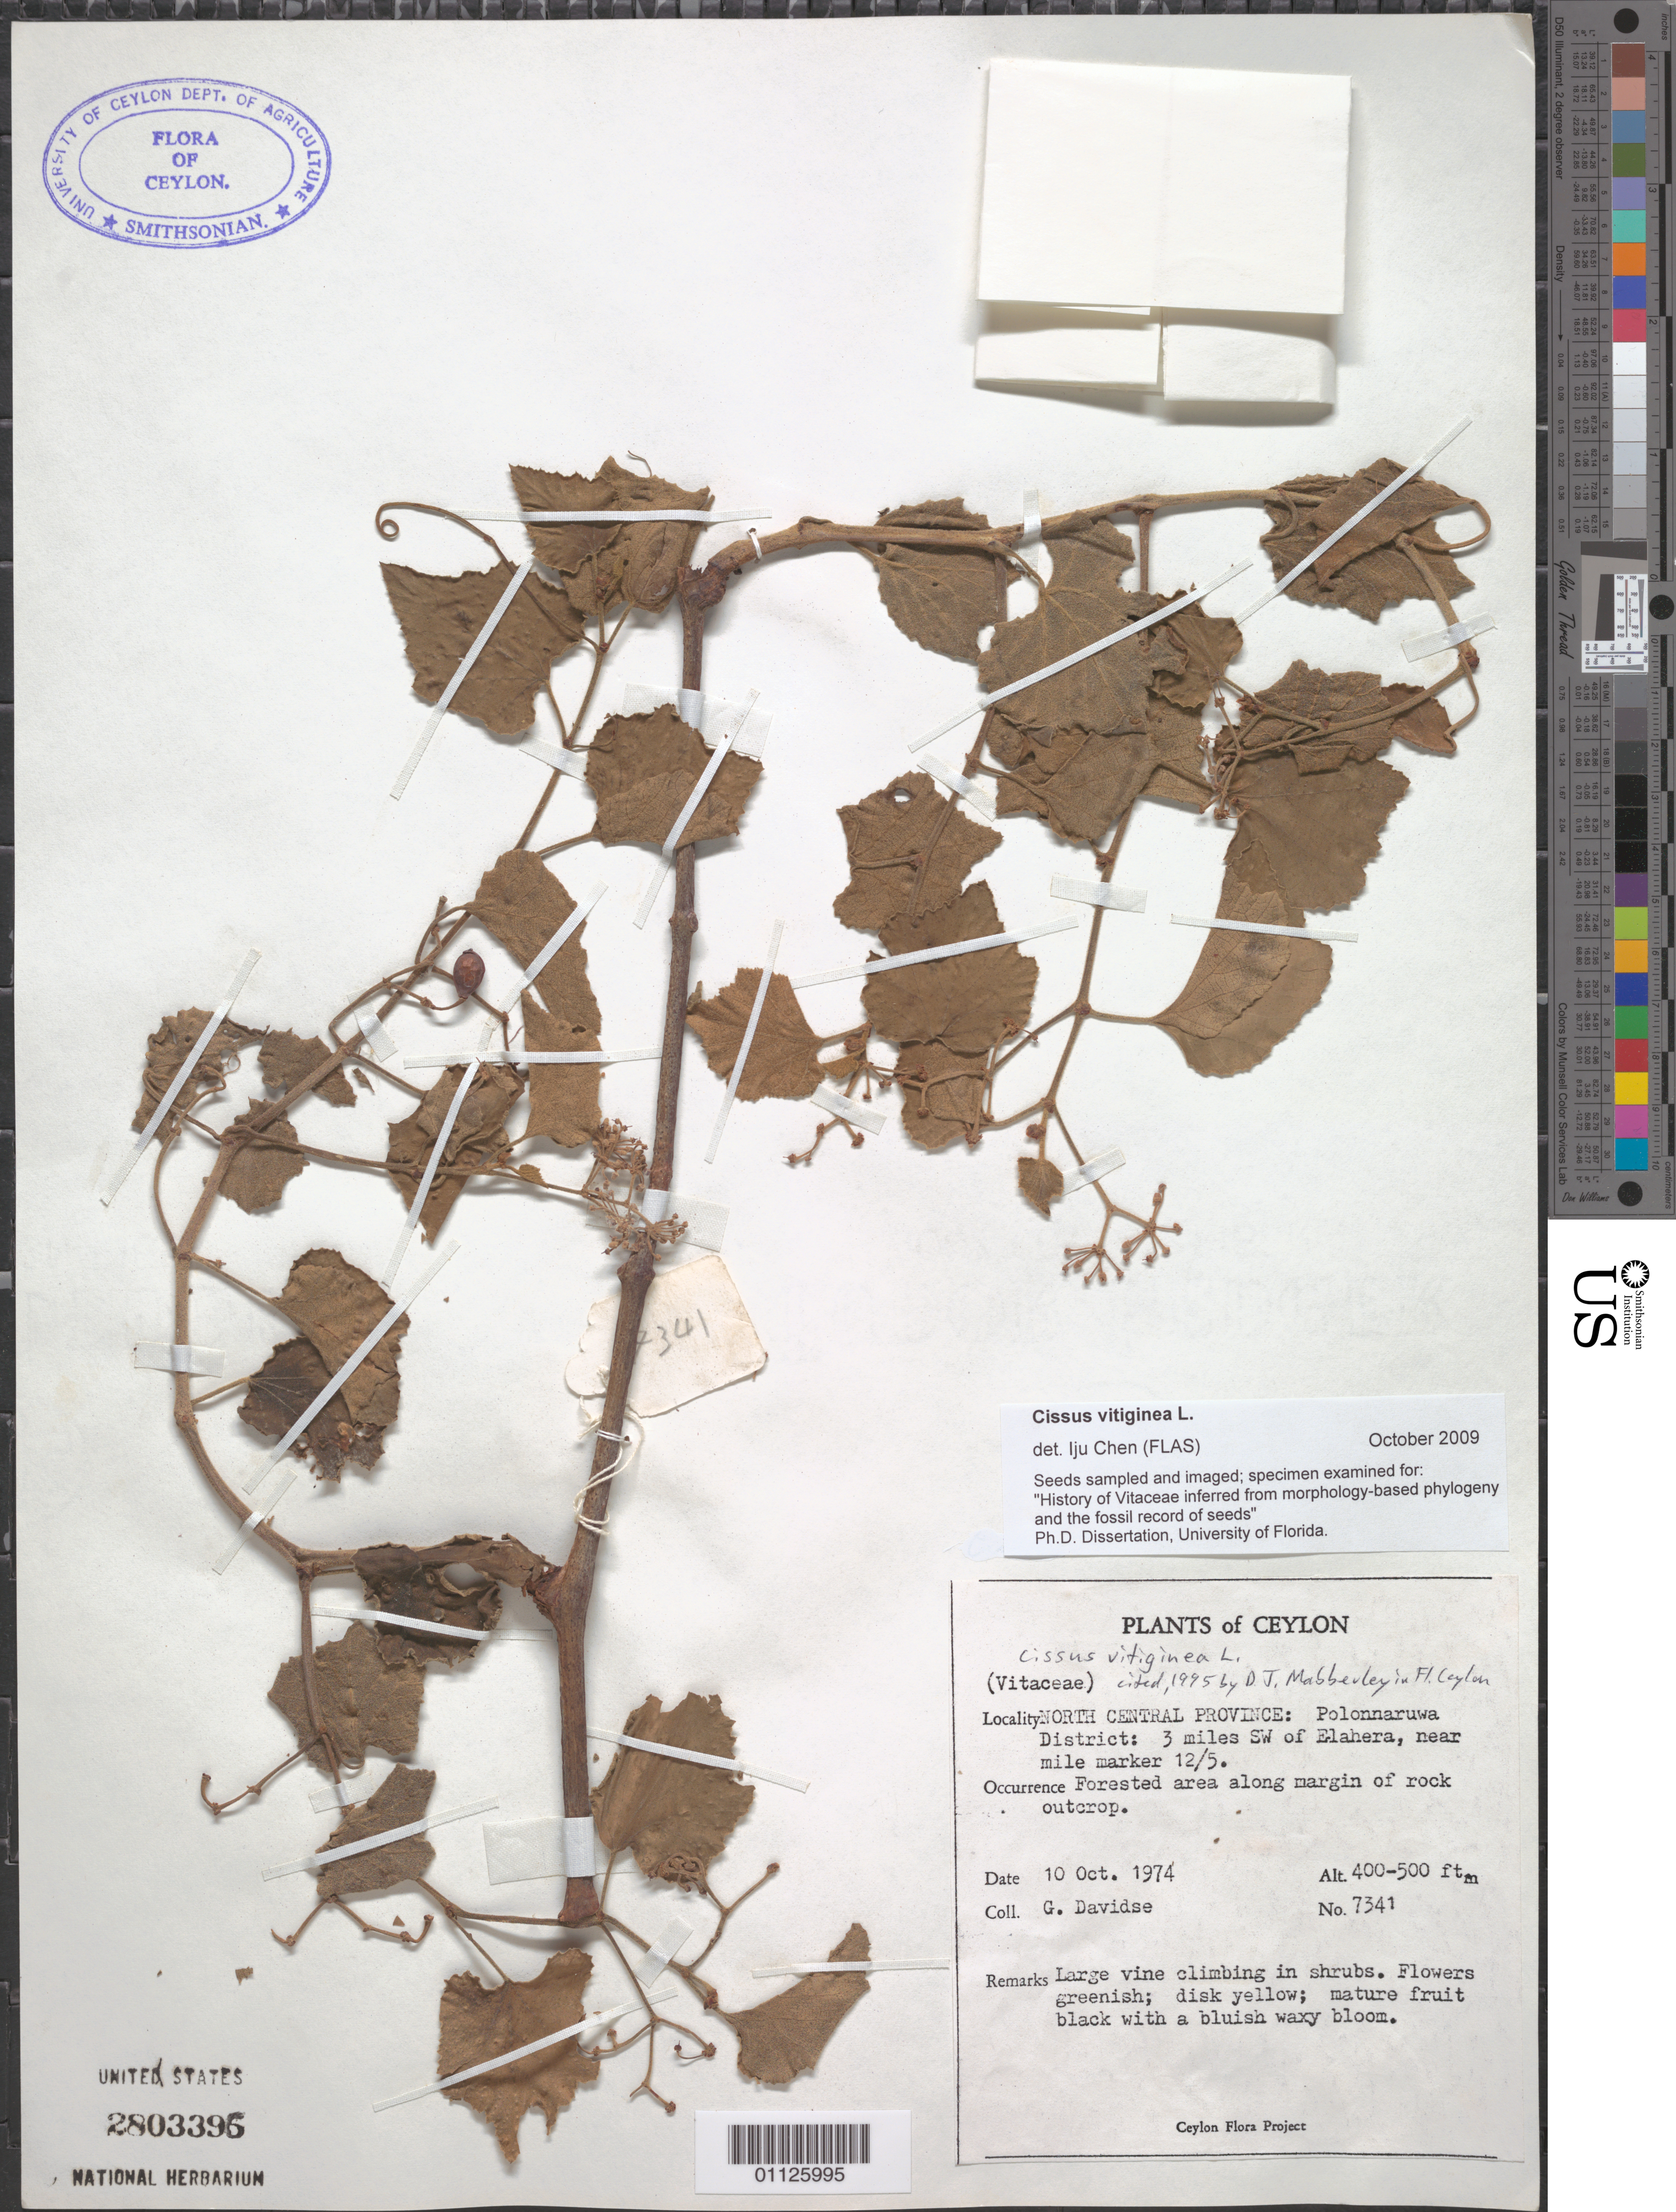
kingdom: Plantae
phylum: Tracheophyta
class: Magnoliopsida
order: Vitales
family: Vitaceae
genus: Cissus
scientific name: Cissus vitiginea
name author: L.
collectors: G. Davidse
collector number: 7341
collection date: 1974-10-10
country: Sri Lanka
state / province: North Central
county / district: Polonnaruwa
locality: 3 mi SW of Elahera, near mi marker 12/5.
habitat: Forested area along margin of rock outcrop. Large vine climbing in shrubs.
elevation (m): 122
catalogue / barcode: US 2803396